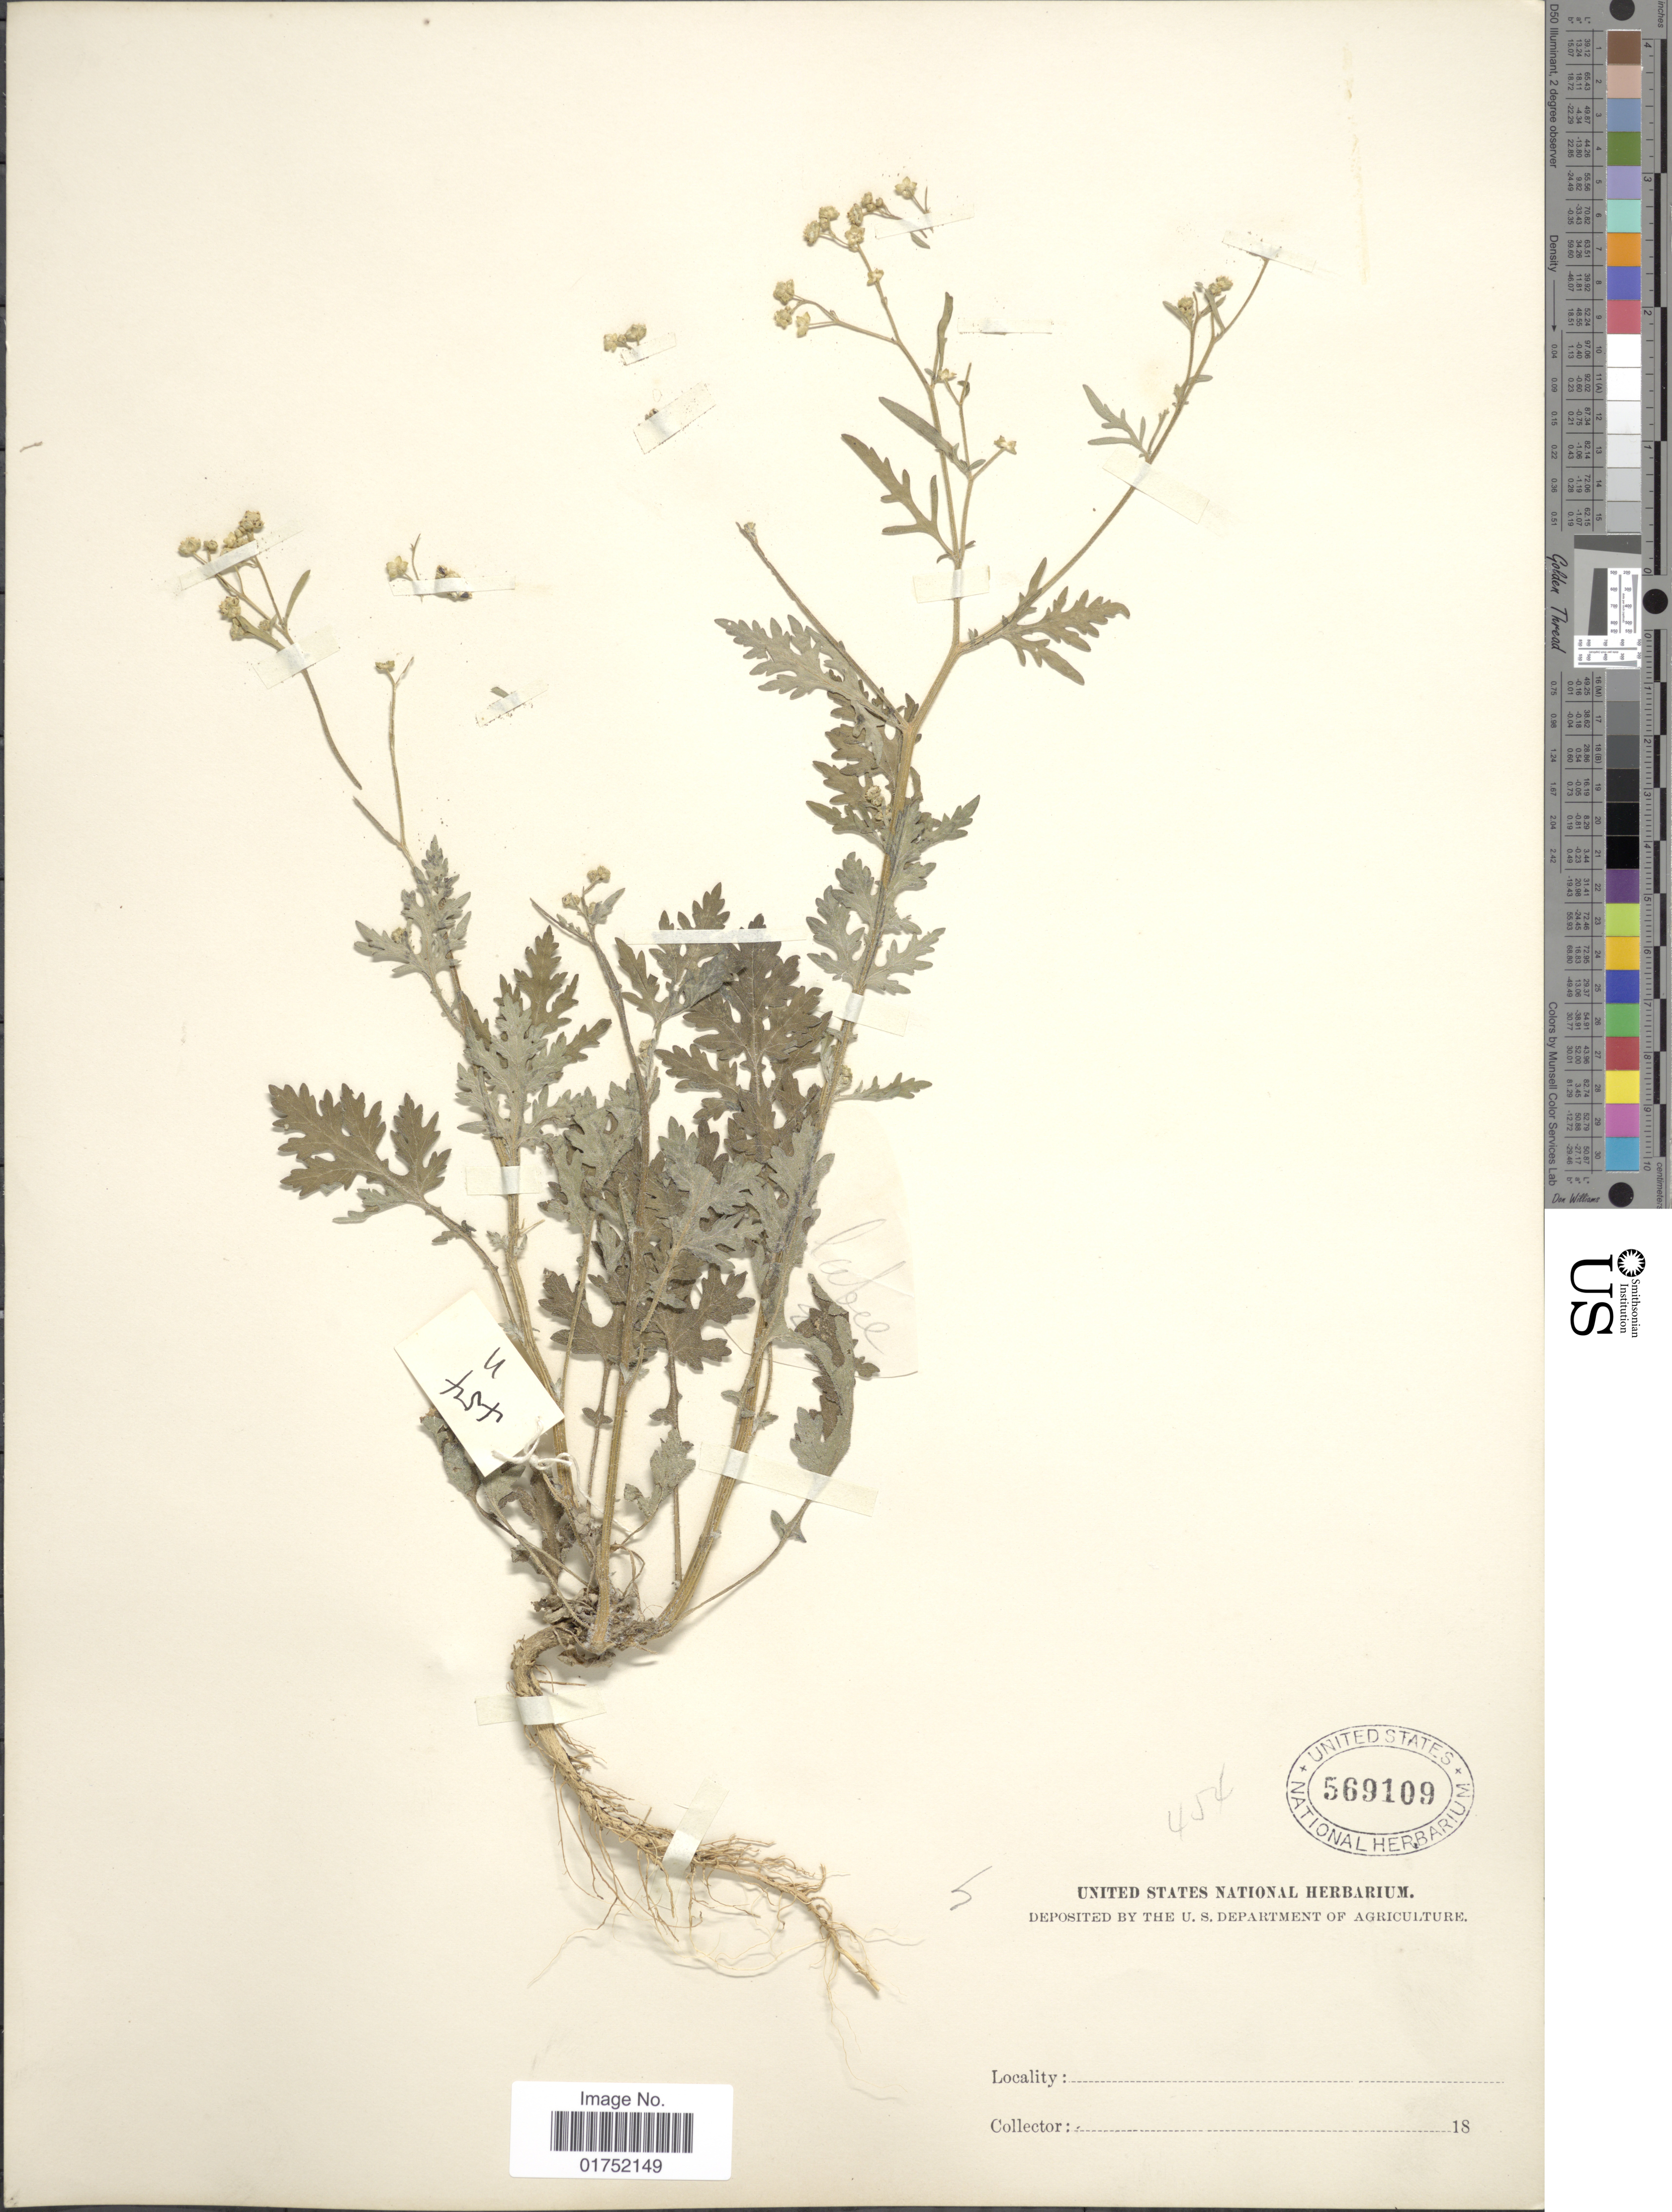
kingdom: Plantae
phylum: Tracheophyta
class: Magnoliopsida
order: Asterales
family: Asteraceae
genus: Parthenium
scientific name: Parthenium hysterophorus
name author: L.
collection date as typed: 18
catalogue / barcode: US 569109